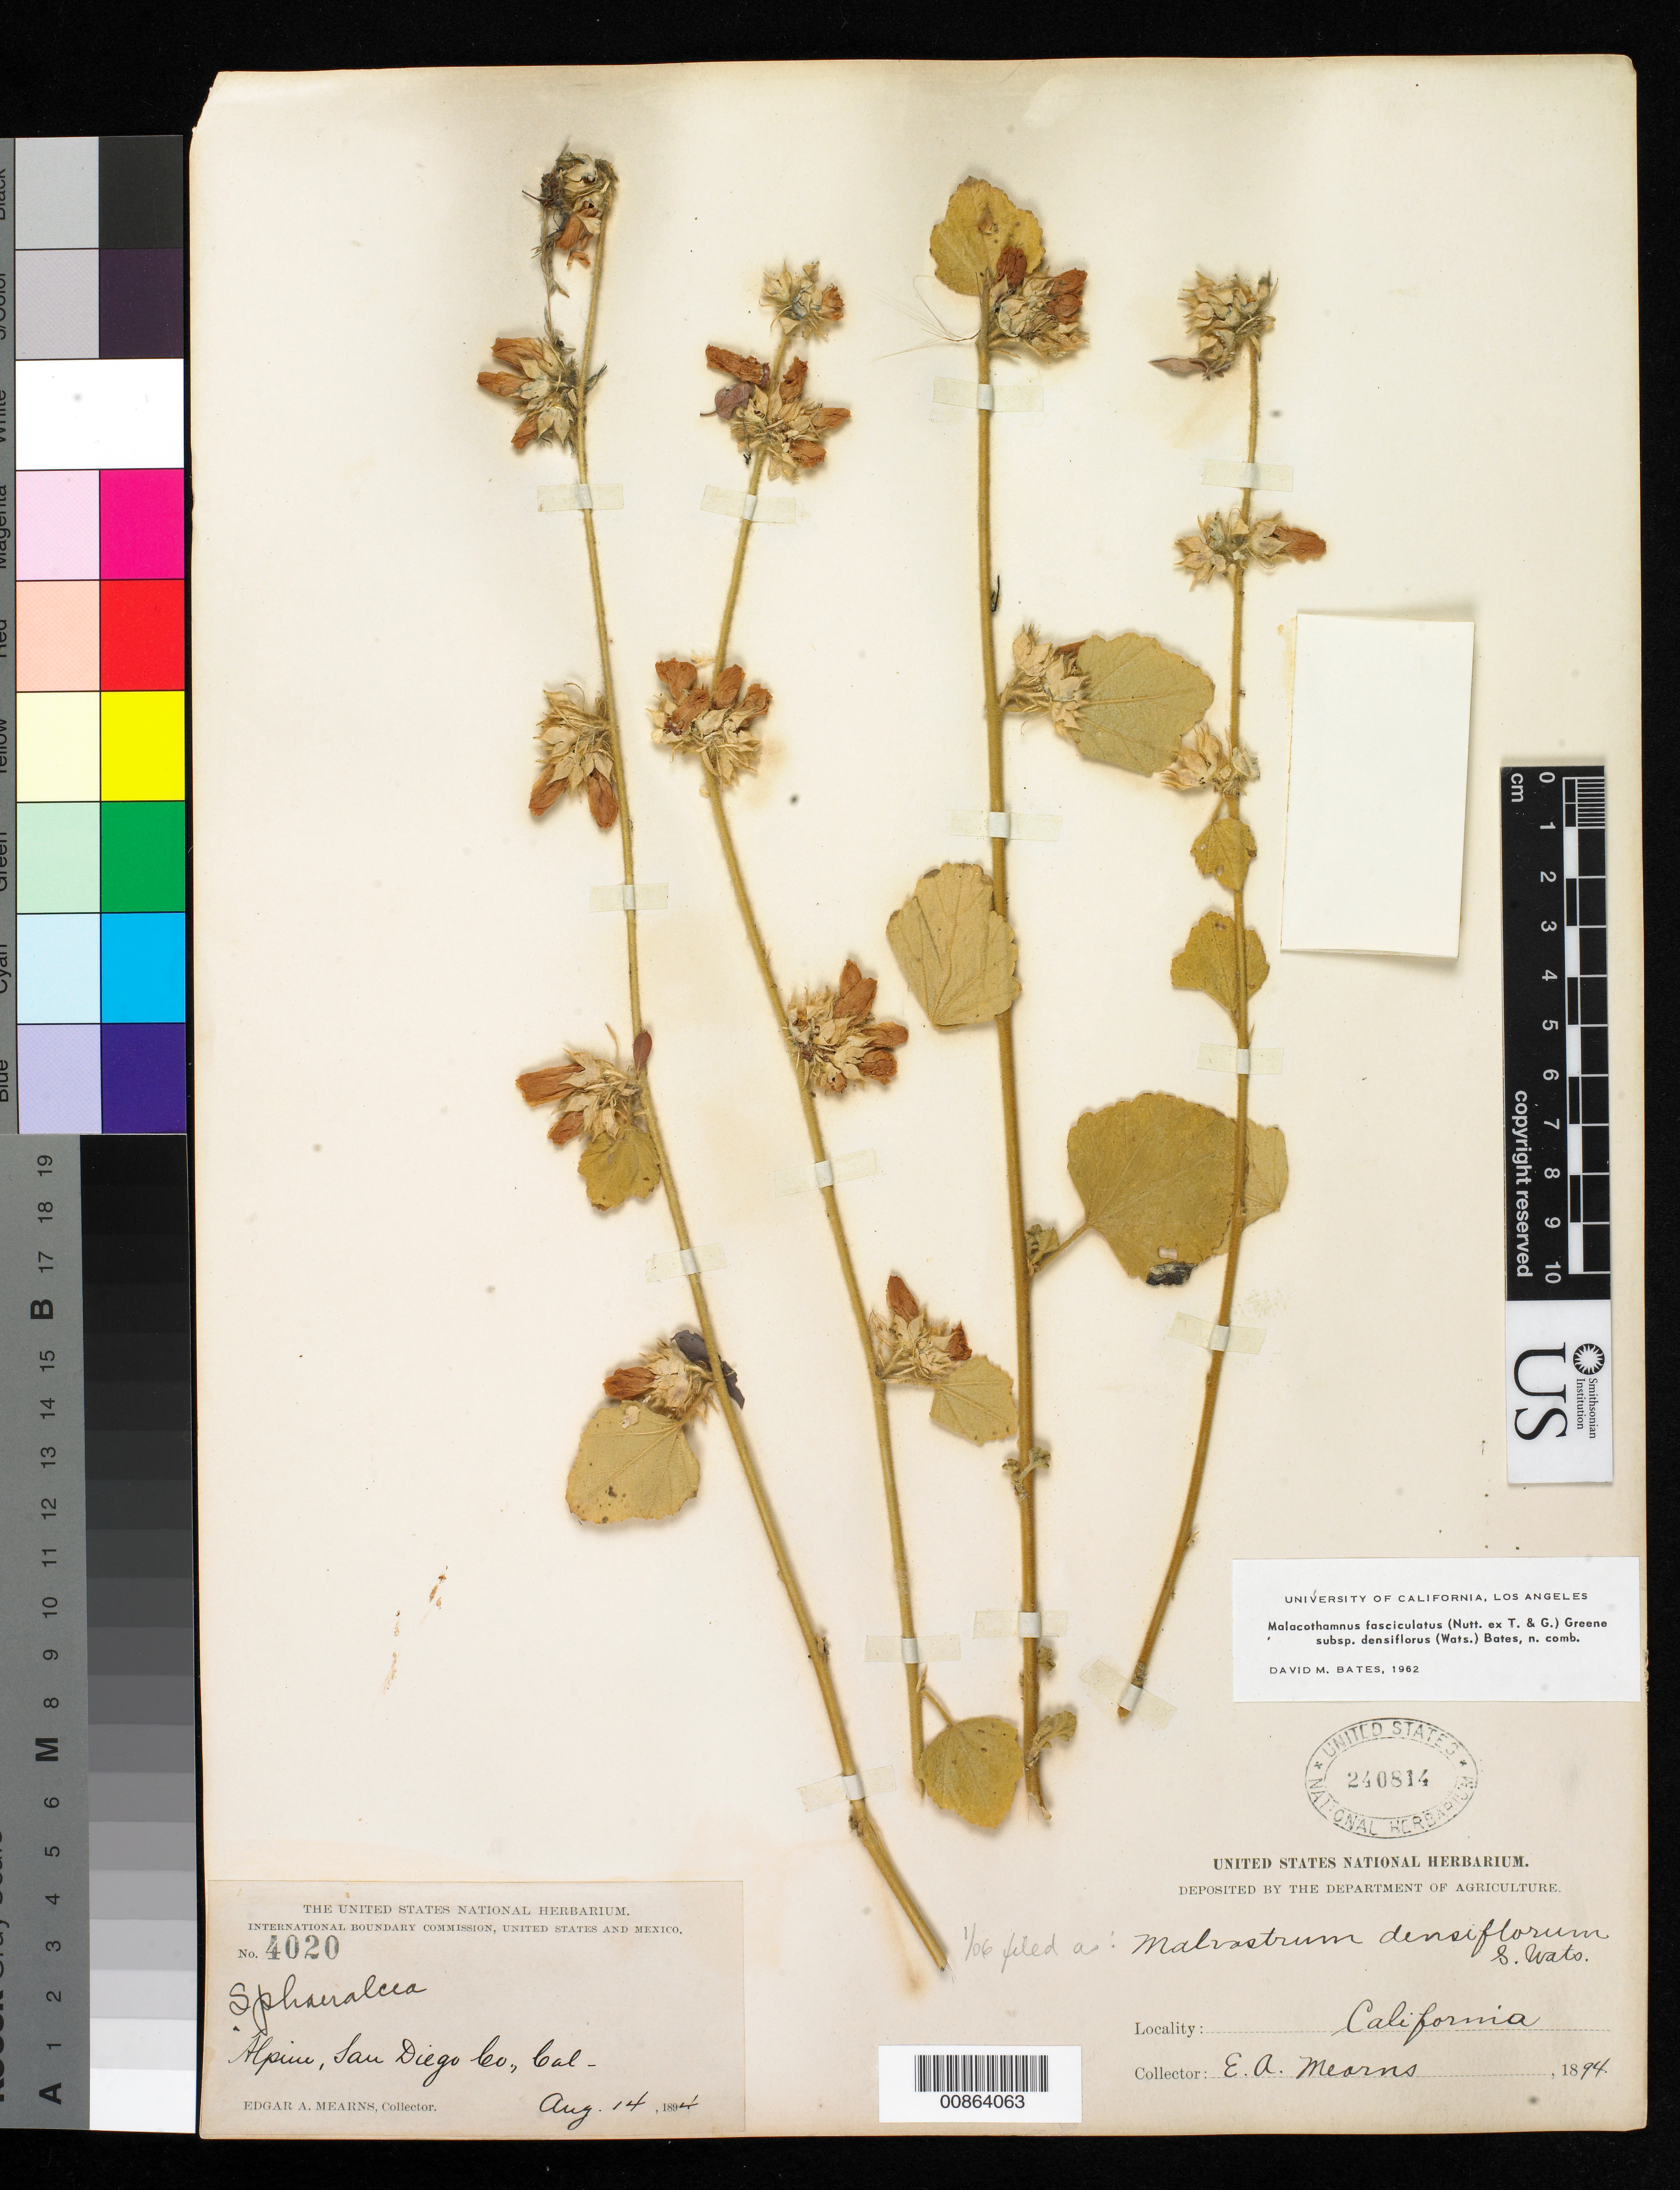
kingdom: Plantae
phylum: Tracheophyta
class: Magnoliopsida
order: Malvales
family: Malvaceae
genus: Malvastrum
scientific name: Malvastrum densiflorum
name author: S. Watson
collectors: E. A. Mearns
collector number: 4020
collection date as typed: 14 Aug 1894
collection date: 1894-08-14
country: United States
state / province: California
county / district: San Diego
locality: Alpine, San Diego County, California.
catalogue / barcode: US 240814